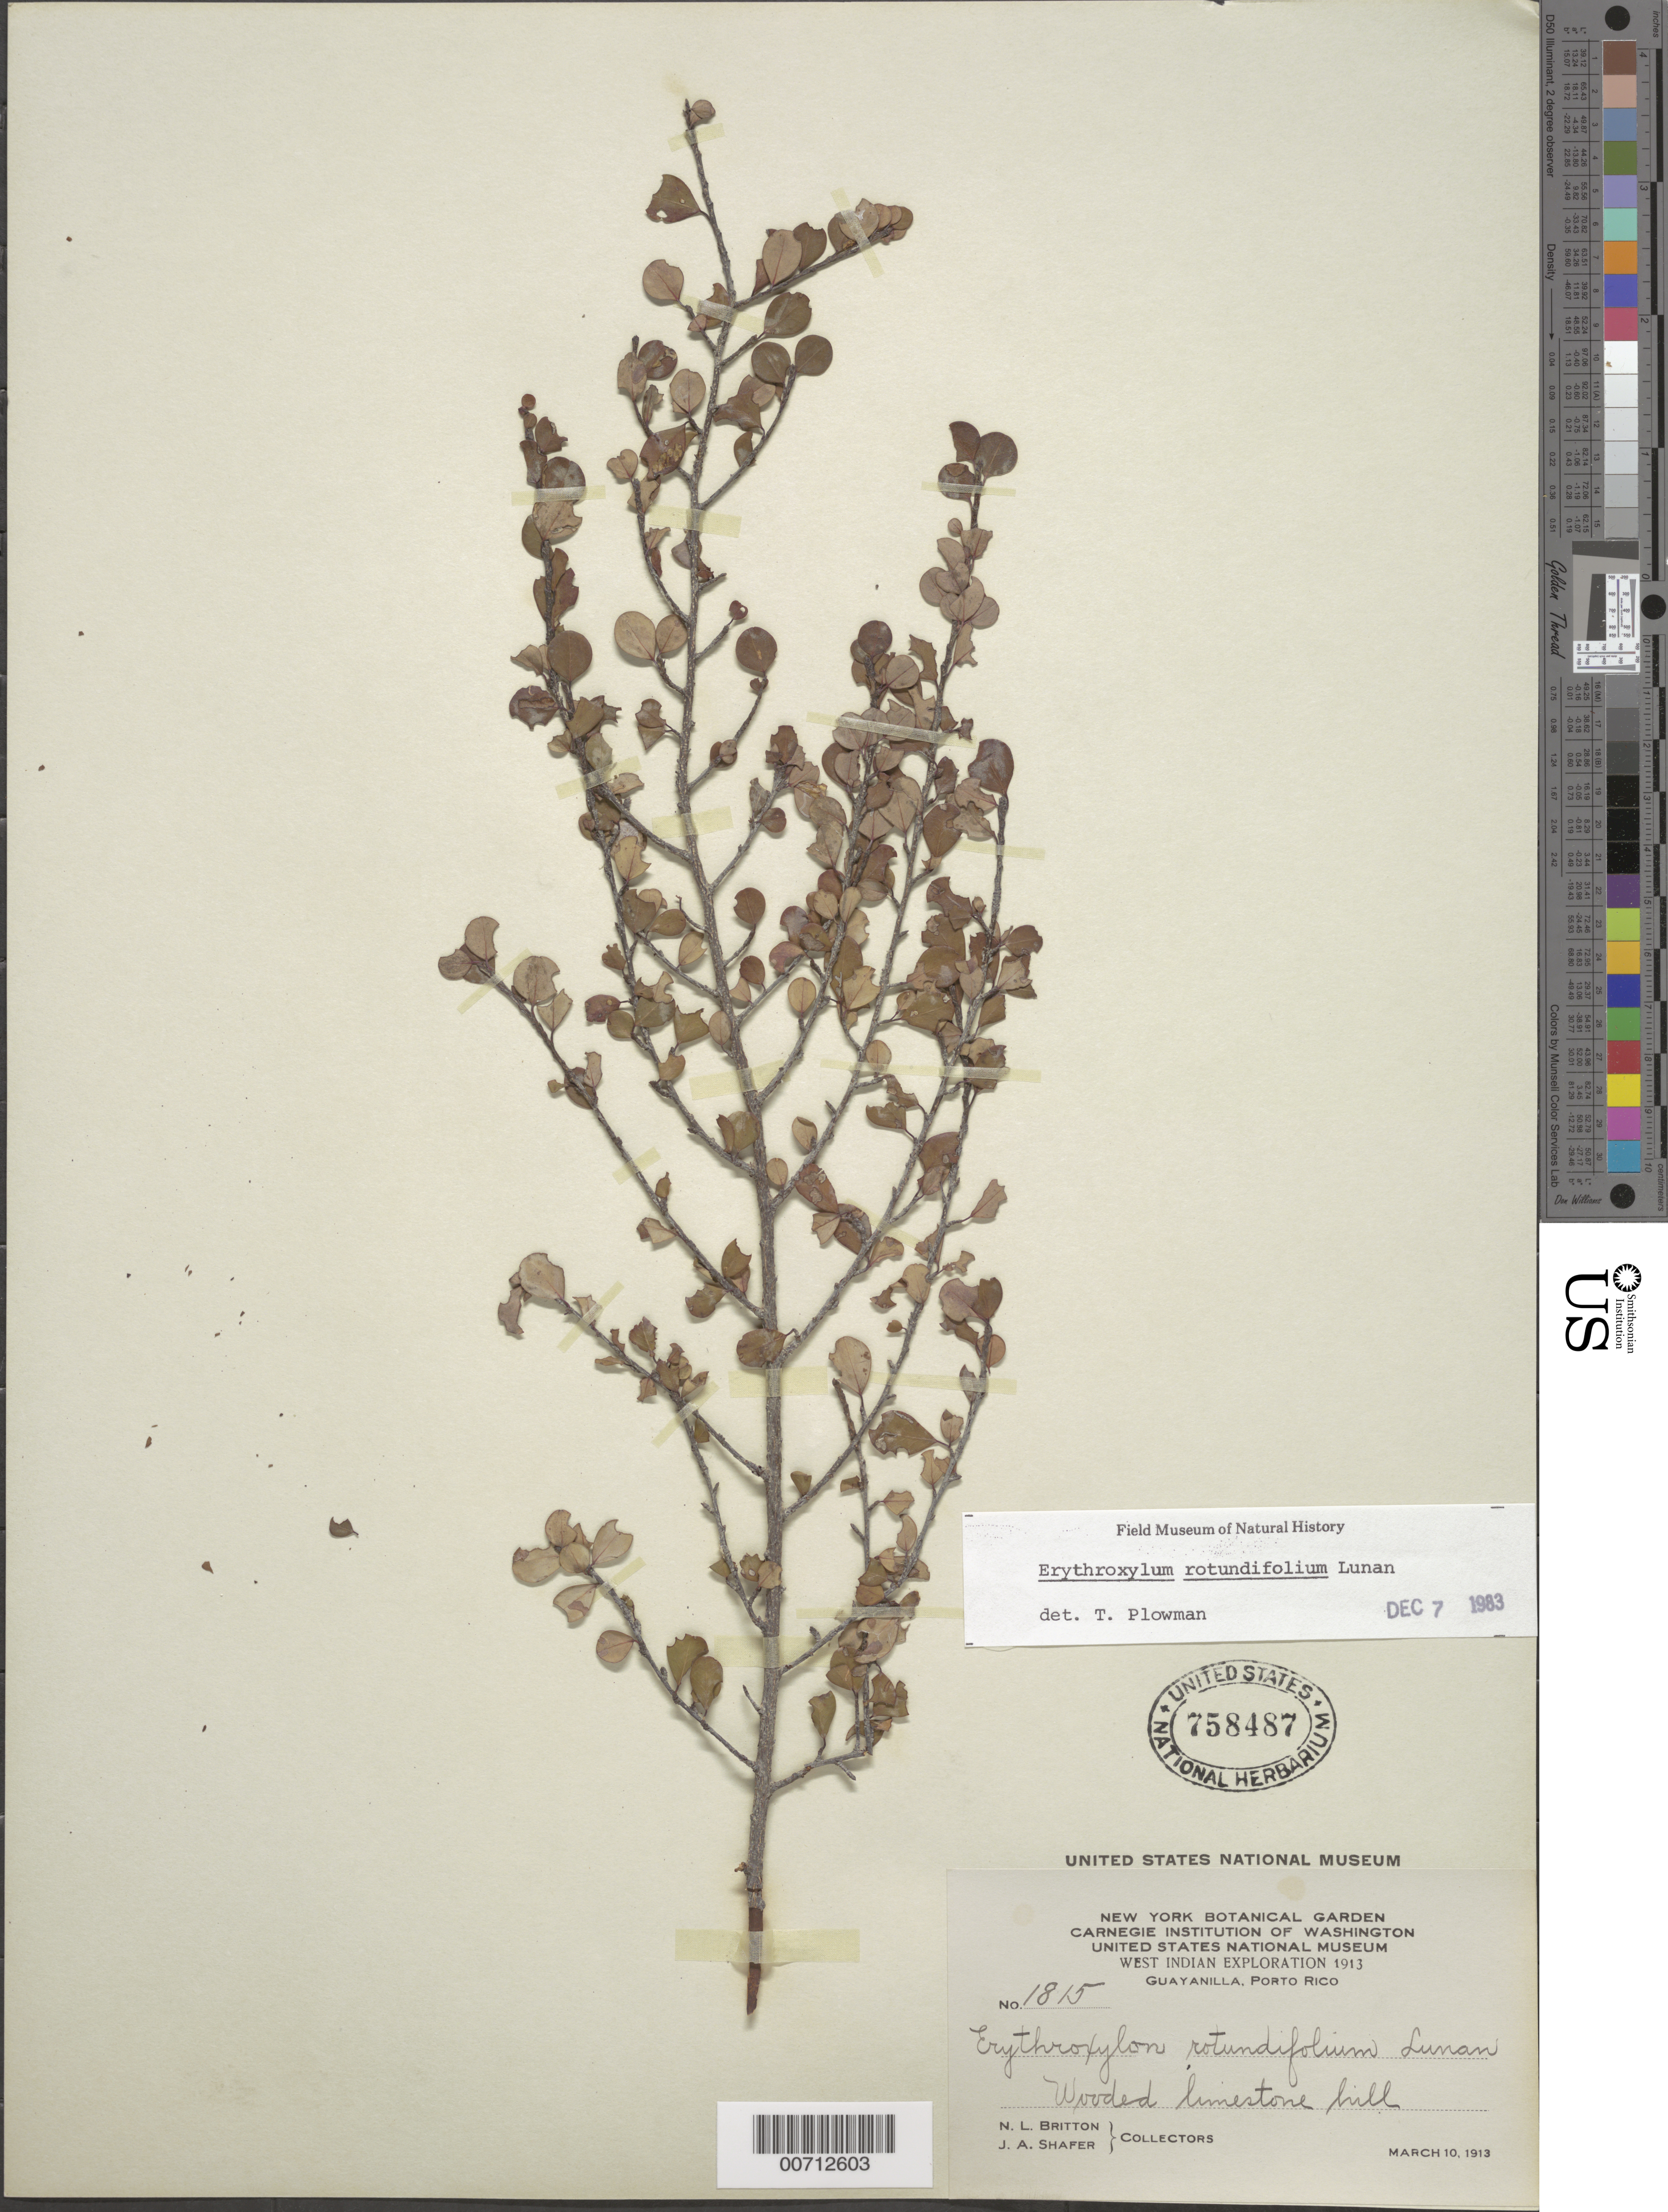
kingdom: Plantae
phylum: Tracheophyta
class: Magnoliopsida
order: Malpighiales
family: Erythroxylaceae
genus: Erythroxylum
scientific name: Erythroxylum rotundifolium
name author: Lunan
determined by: Plowman, Timothy C.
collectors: N. Britton & J. A. Shafer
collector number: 1815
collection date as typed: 10 Mar 1913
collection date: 1913-03-10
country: Puerto Rico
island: Greater Antilles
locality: Guayanilla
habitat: Wooded limestone hill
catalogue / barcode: US 758487